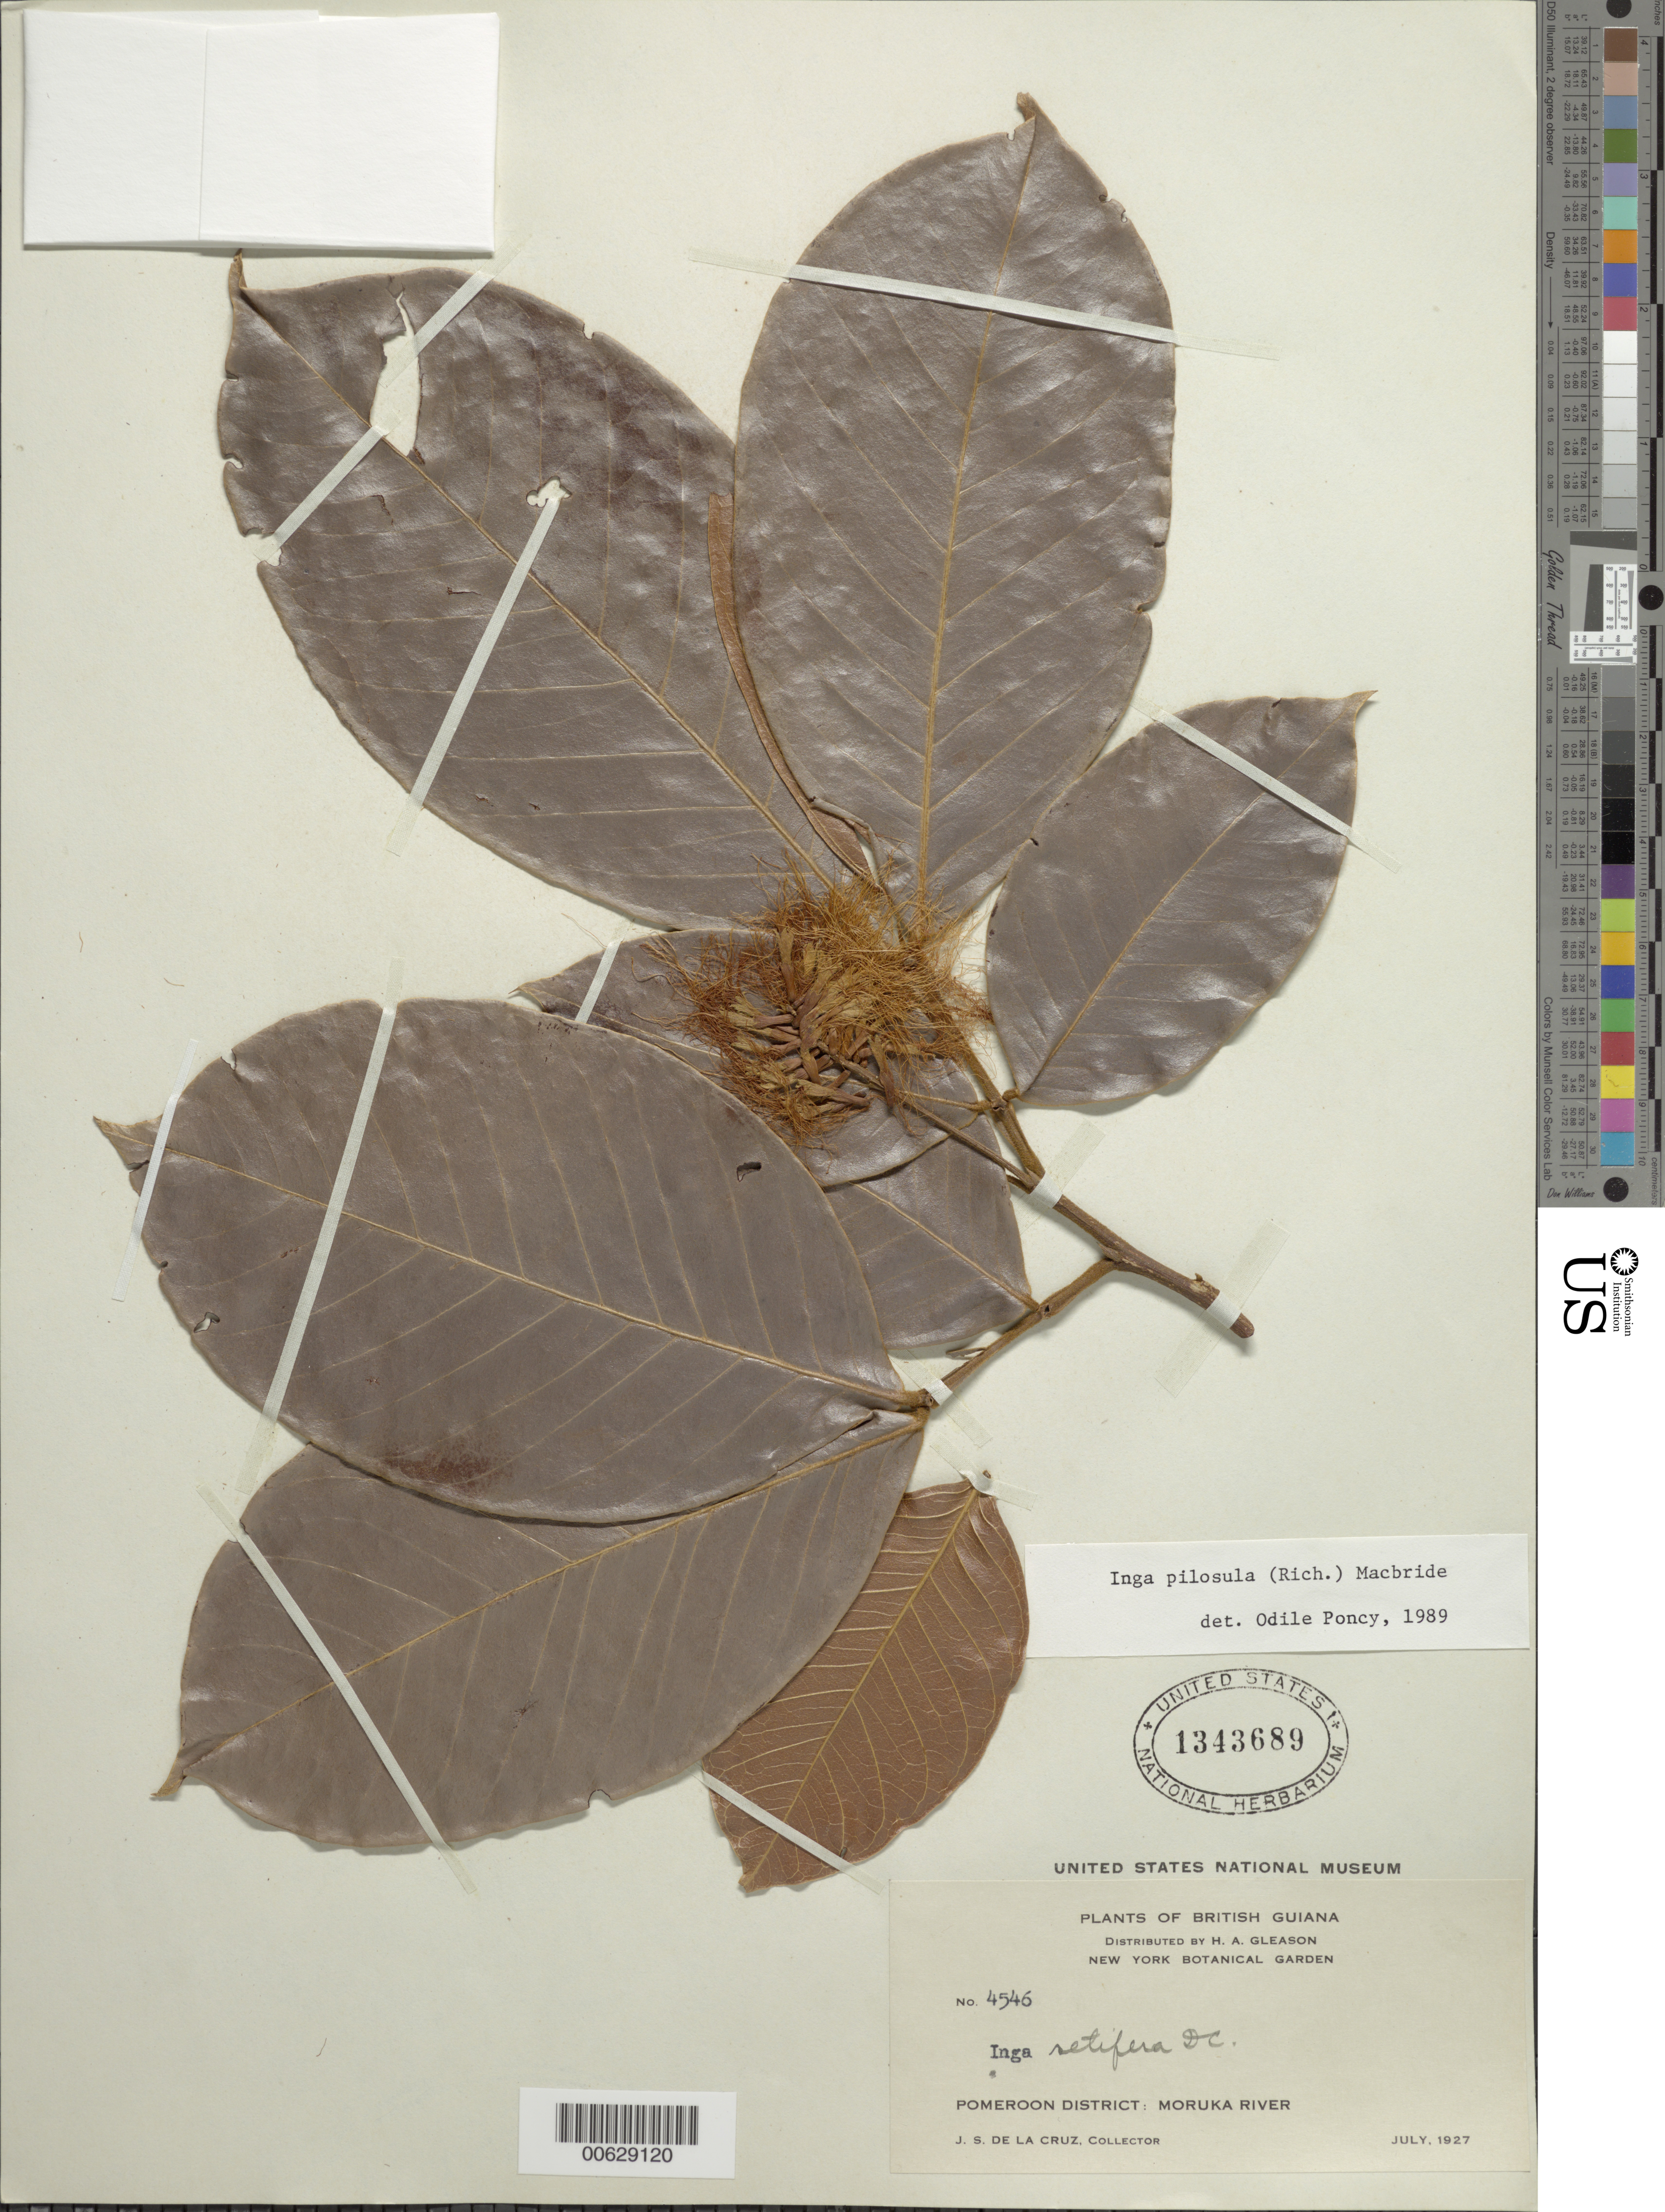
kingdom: Plantae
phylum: Tracheophyta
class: Magnoliopsida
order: Fabales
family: Fabaceae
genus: Inga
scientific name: Inga pilosula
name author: (Rich.) J.F. Macbr.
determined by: Poncy, O.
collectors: J. S. de la Cruz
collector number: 4546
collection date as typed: Jul-27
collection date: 1927-07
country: Guyana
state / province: Barima-Waini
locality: Moruka R., Pomeroon Dist.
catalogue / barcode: US 1343689